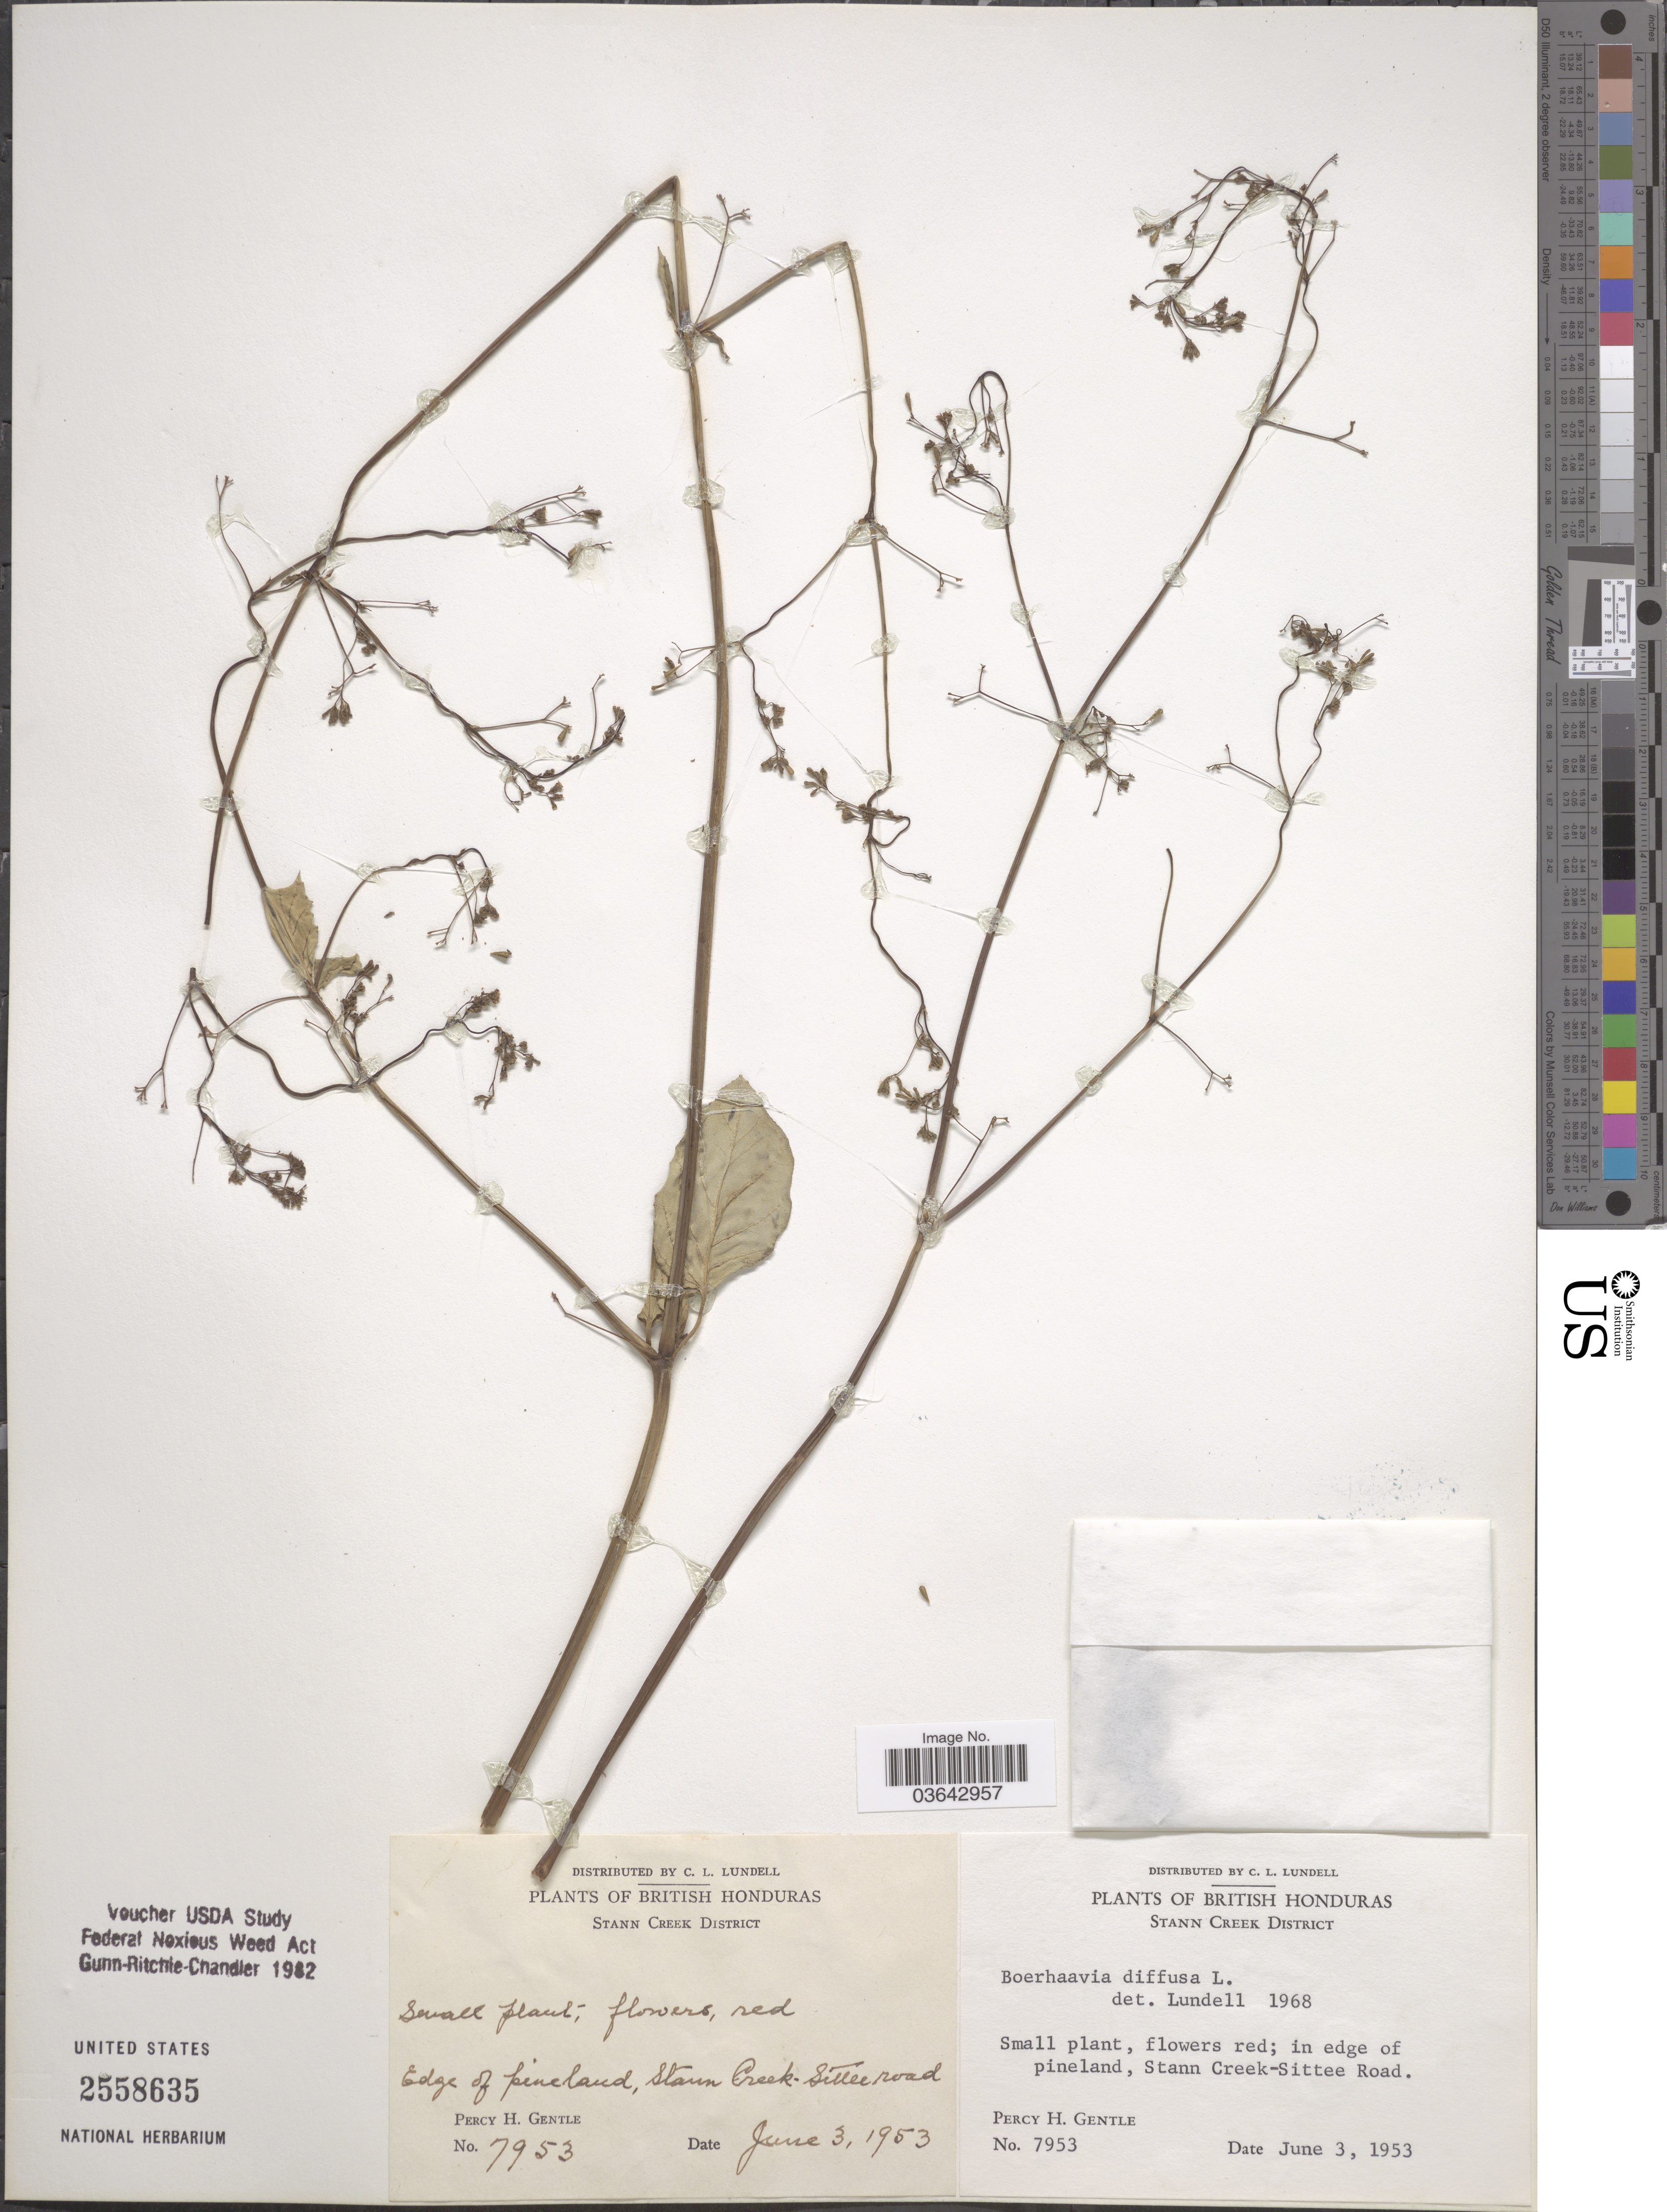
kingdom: Plantae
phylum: Tracheophyta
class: Magnoliopsida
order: Caryophyllales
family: Nyctaginaceae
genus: Boerhavia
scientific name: Boerhavia diffusa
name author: L.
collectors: P. H. Gentle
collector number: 7953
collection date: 1953-06-03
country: Belize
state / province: Stann Creek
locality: British Honduras. Stann Creek District. In edge of pineland, Stann Creek-Sittee Road.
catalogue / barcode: US 2558635